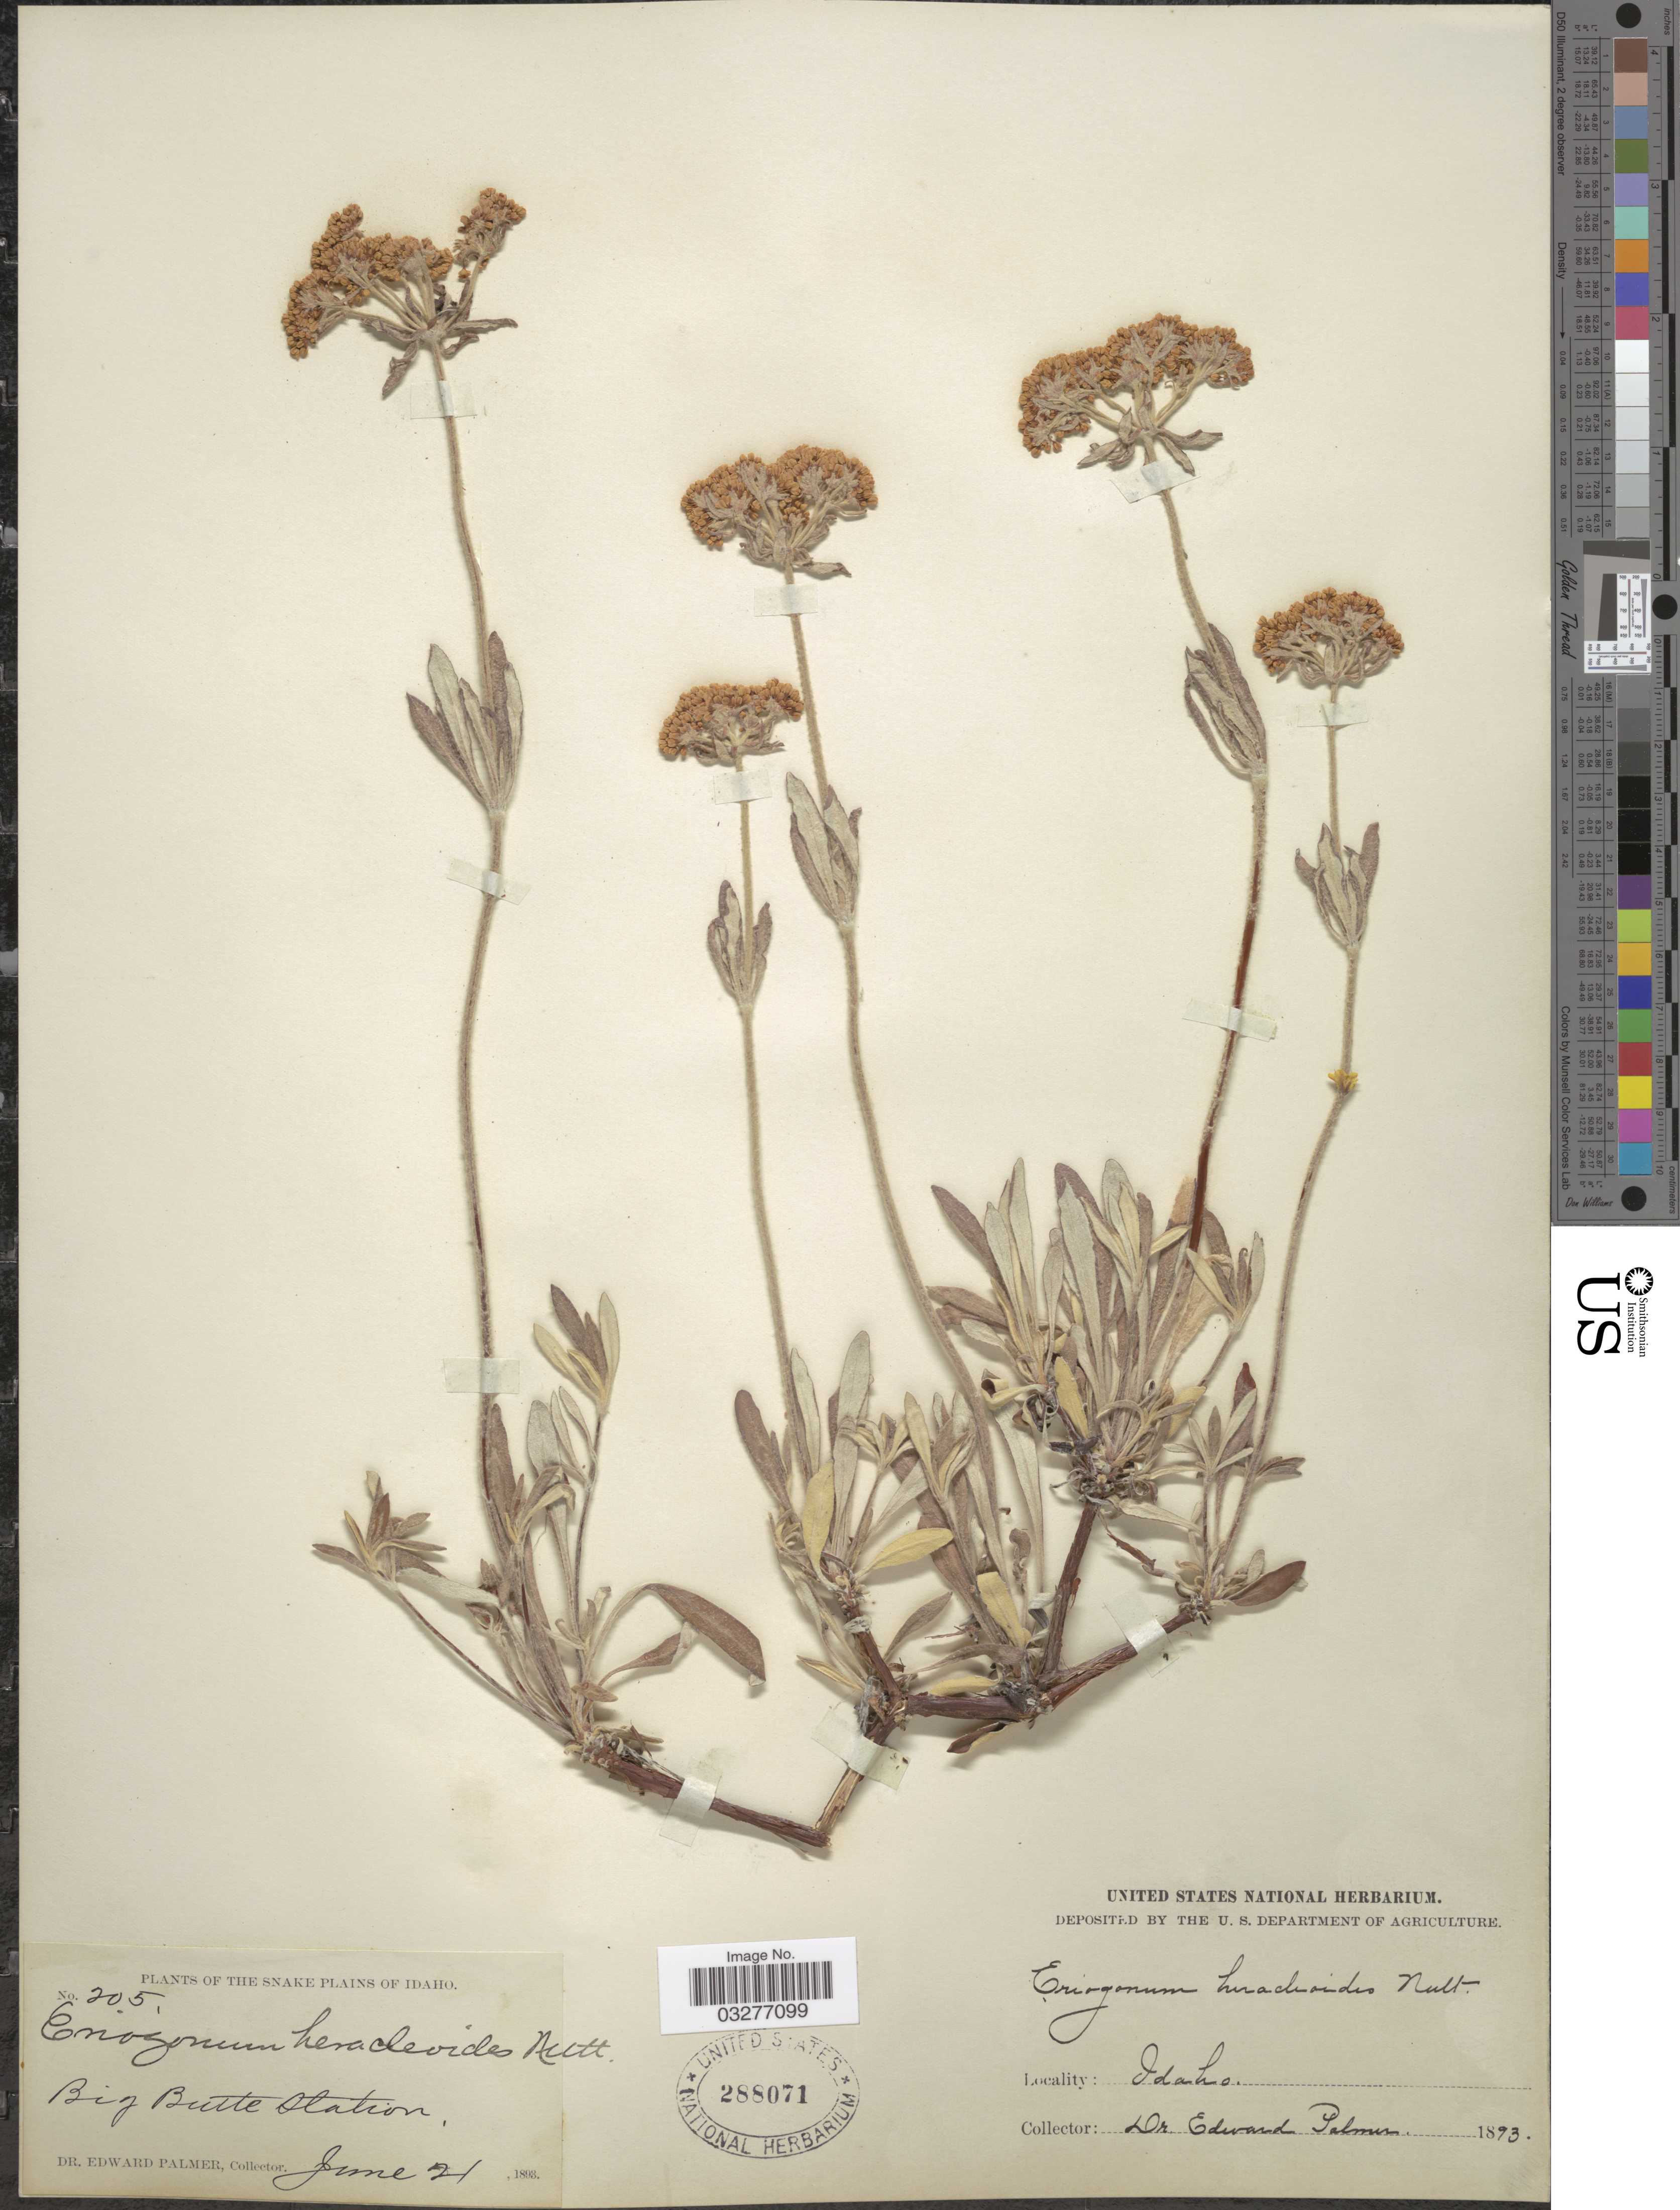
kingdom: Plantae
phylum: Tracheophyta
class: Magnoliopsida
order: Caryophyllales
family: Polygonaceae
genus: Eriogonum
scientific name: Eriogonum heracleoides var. heracleoides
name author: Nutt.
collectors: E. Palmer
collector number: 205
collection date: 1893-06-21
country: United States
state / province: Idaho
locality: The Snake Plains. Big Butte Station.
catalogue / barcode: US 288071